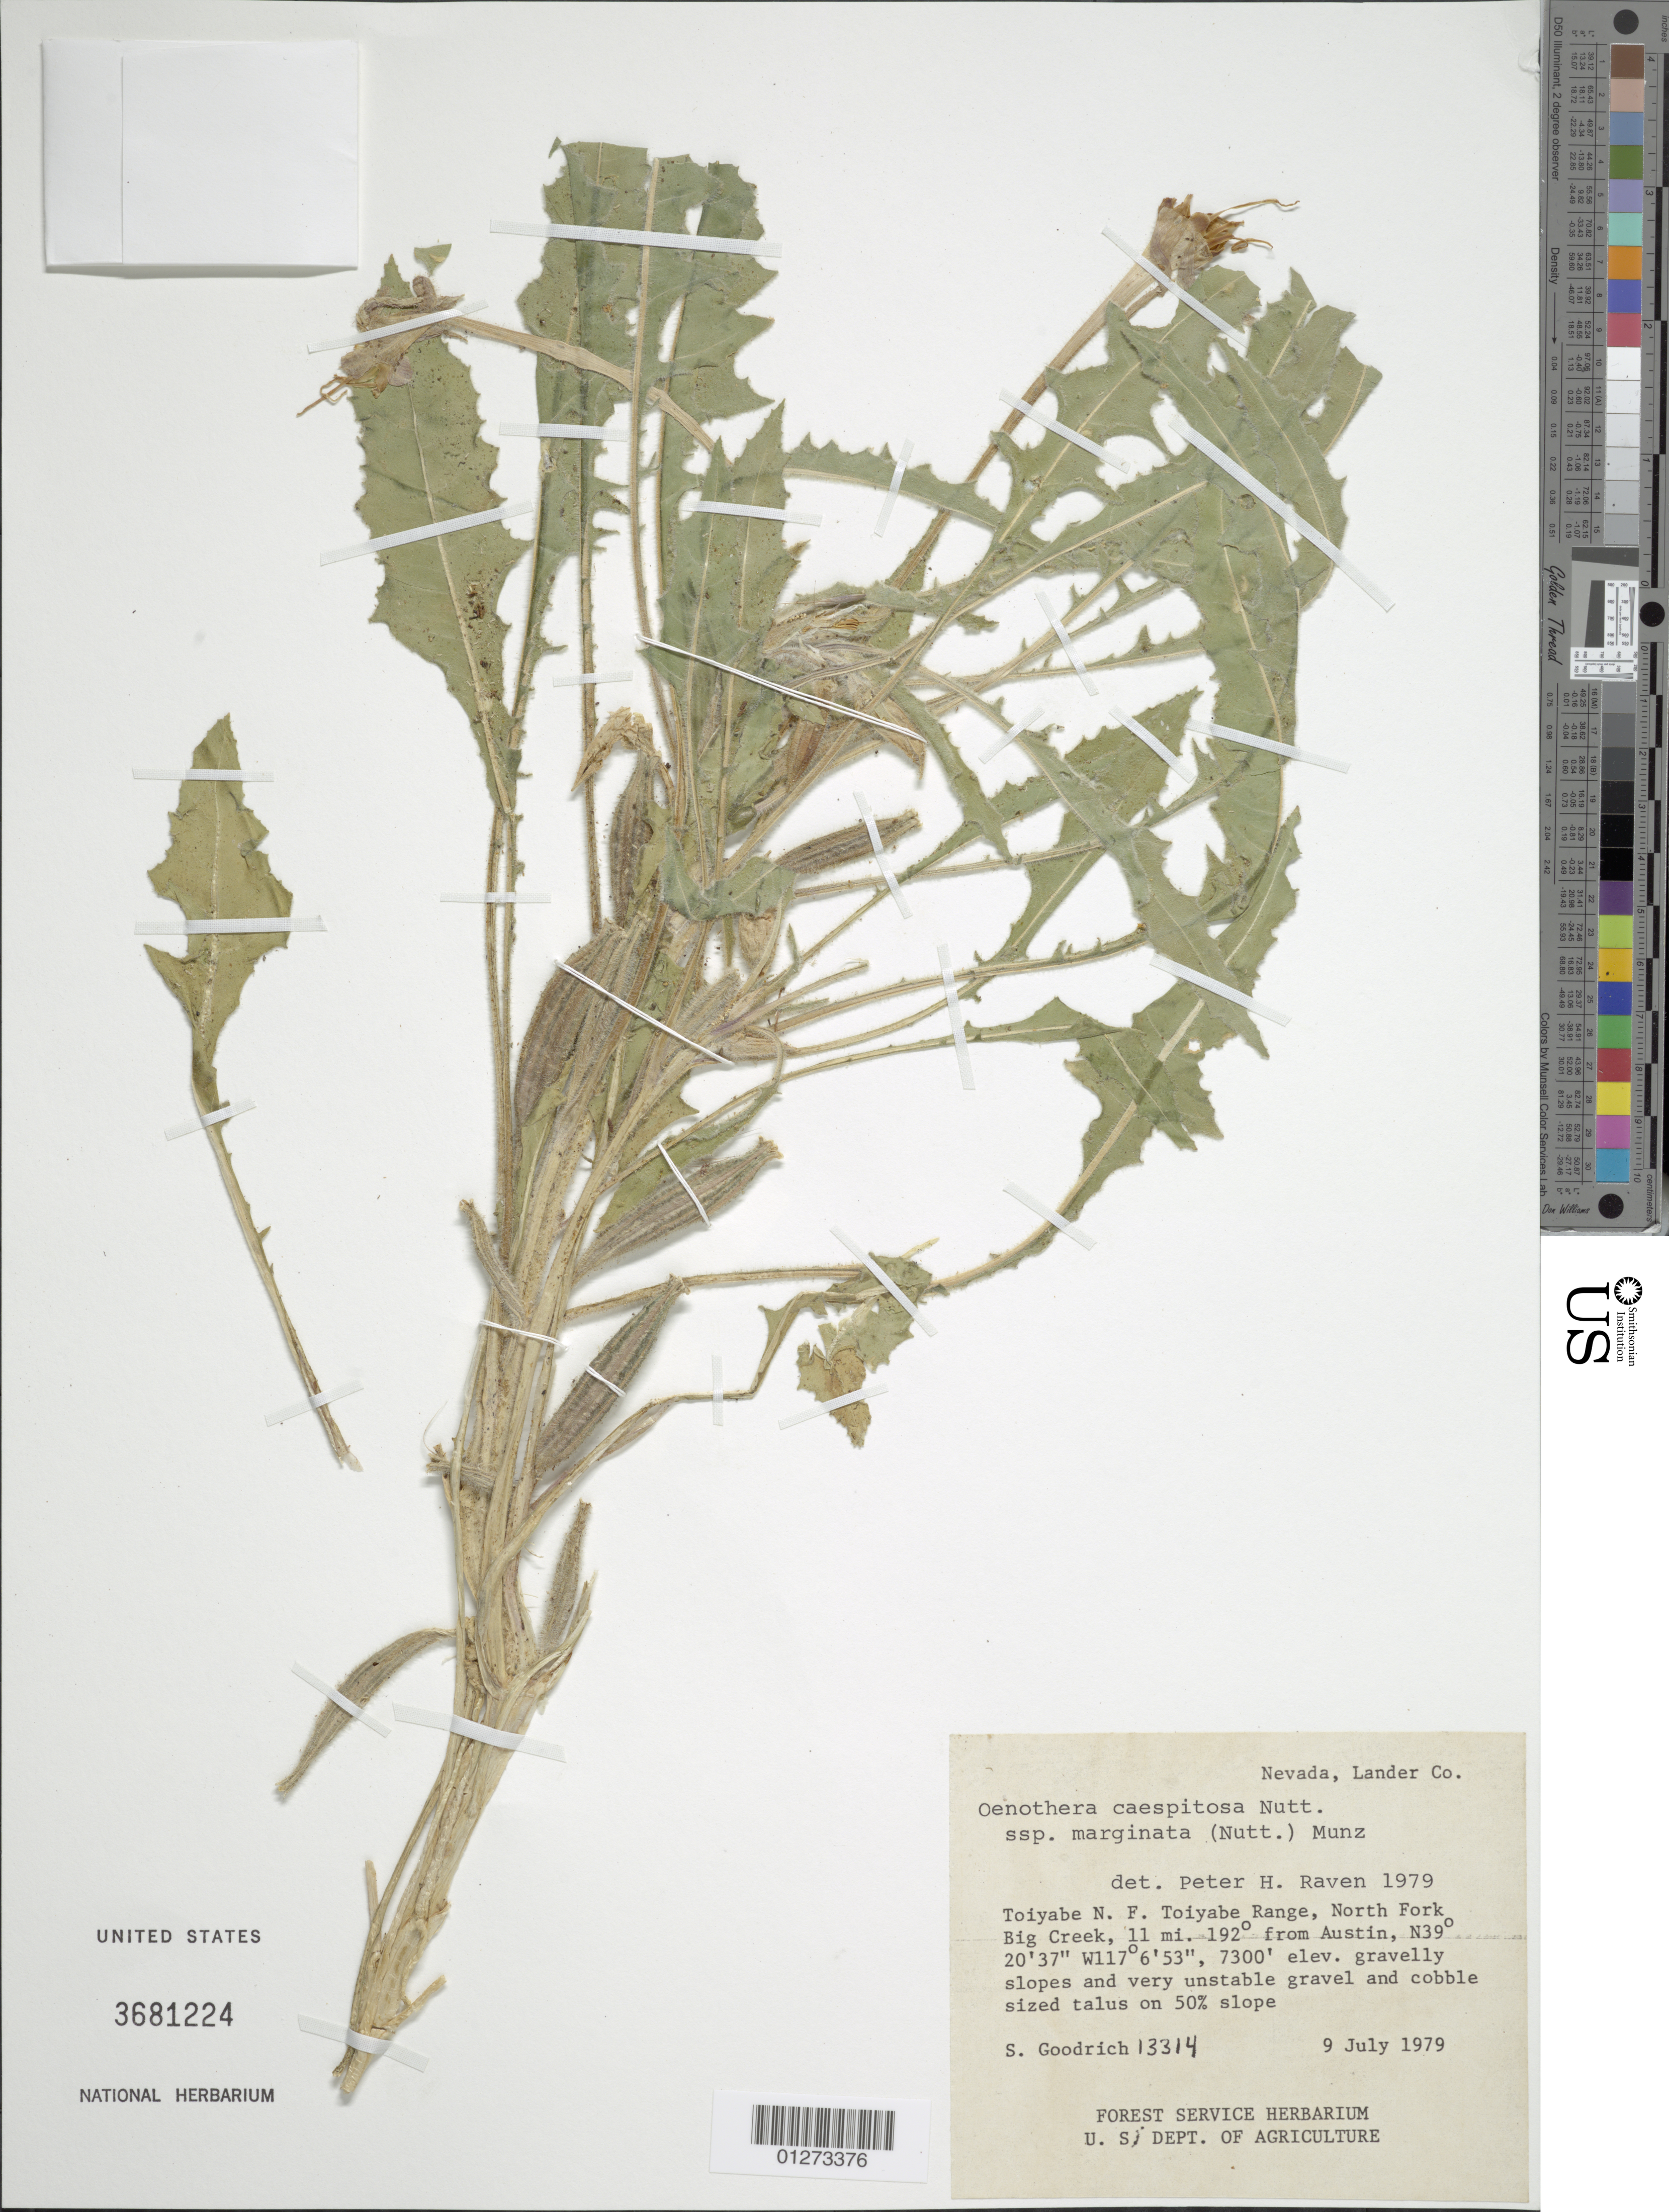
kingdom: Plantae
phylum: Tracheophyta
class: Magnoliopsida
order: Myrtales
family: Onagraceae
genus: Oenothera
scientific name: Oenothera cespitosa subsp. marginata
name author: (Nutt. ex Hook. & Arn.) Munz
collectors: S. Goodrich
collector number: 13314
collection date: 1979-07-09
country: United States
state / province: Nevada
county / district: Lander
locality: Toiyabe N.F., Toiyabe Range, North Fork Big Creek, 11 mi 192 degrees from Austin.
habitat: Gravelly slopes, 50% slope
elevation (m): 2225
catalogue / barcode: US 3681224